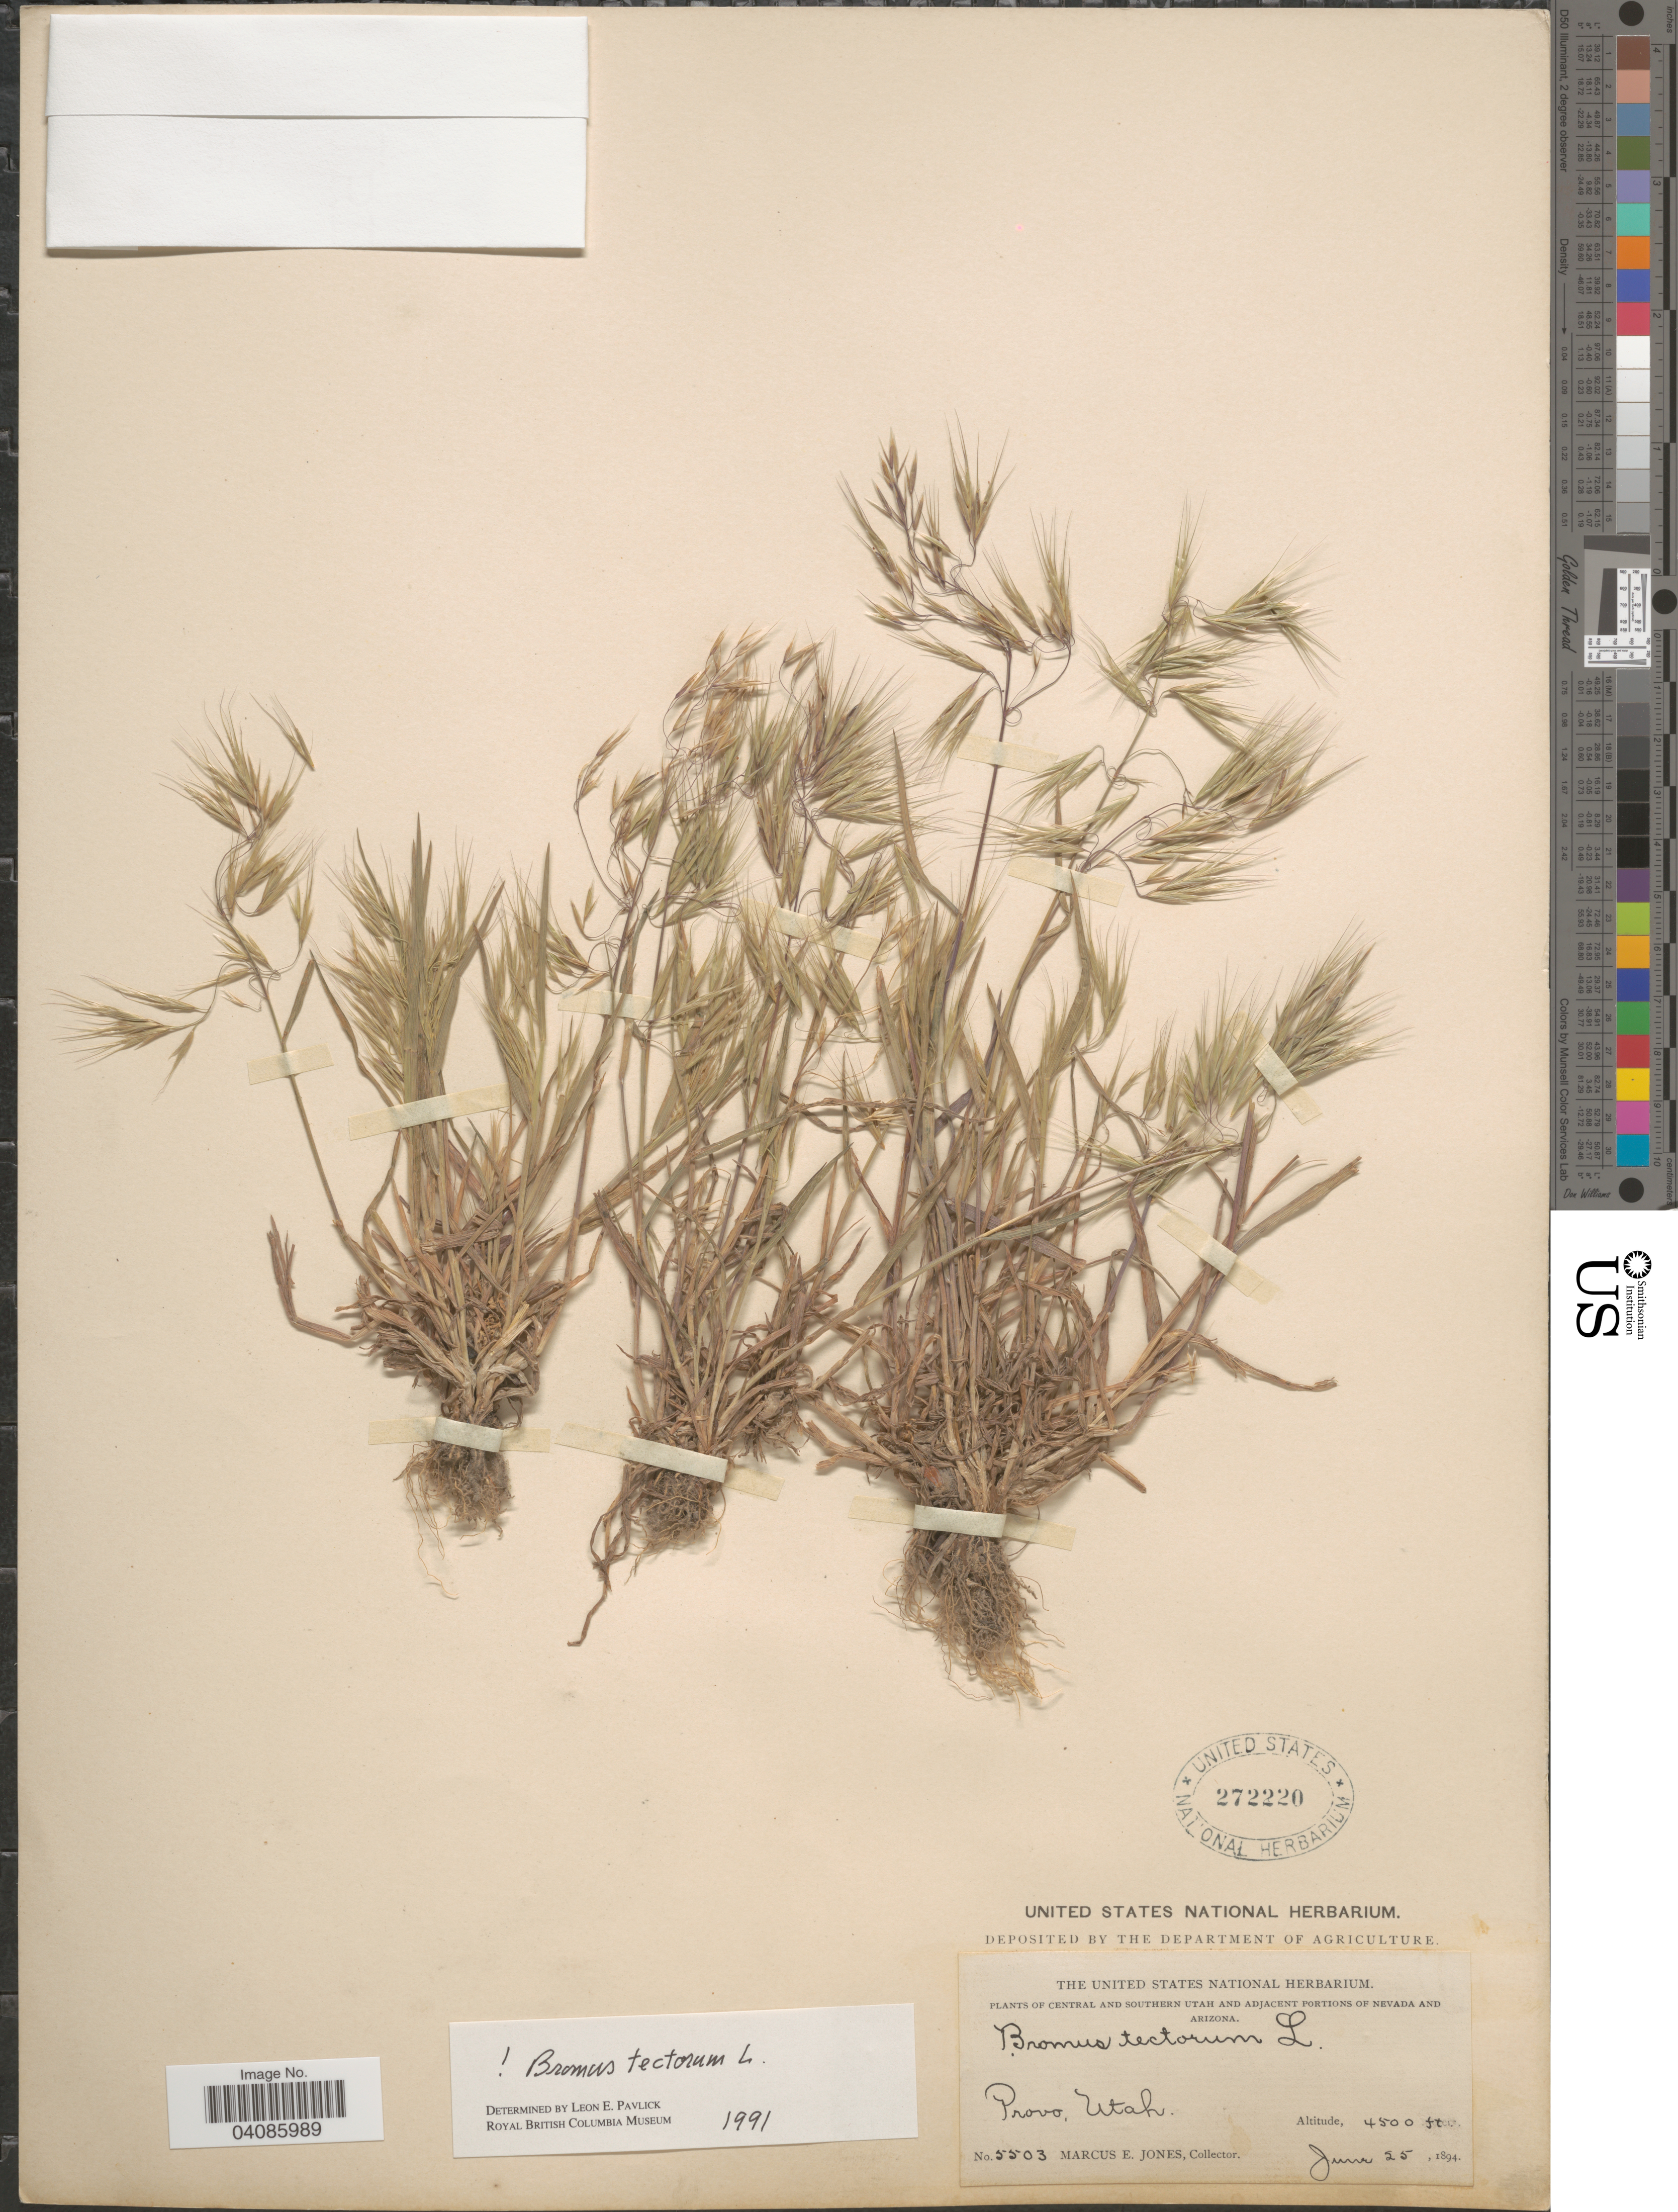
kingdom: Plantae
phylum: Tracheophyta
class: Liliopsida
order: Poales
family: Poaceae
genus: Bromus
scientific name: Bromus tectorum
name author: L.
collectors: M. E. Jones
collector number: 5503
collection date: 1894-06-25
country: United States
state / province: Utah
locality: Central and Southern Utah. Provo.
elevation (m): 1372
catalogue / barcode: US 272220